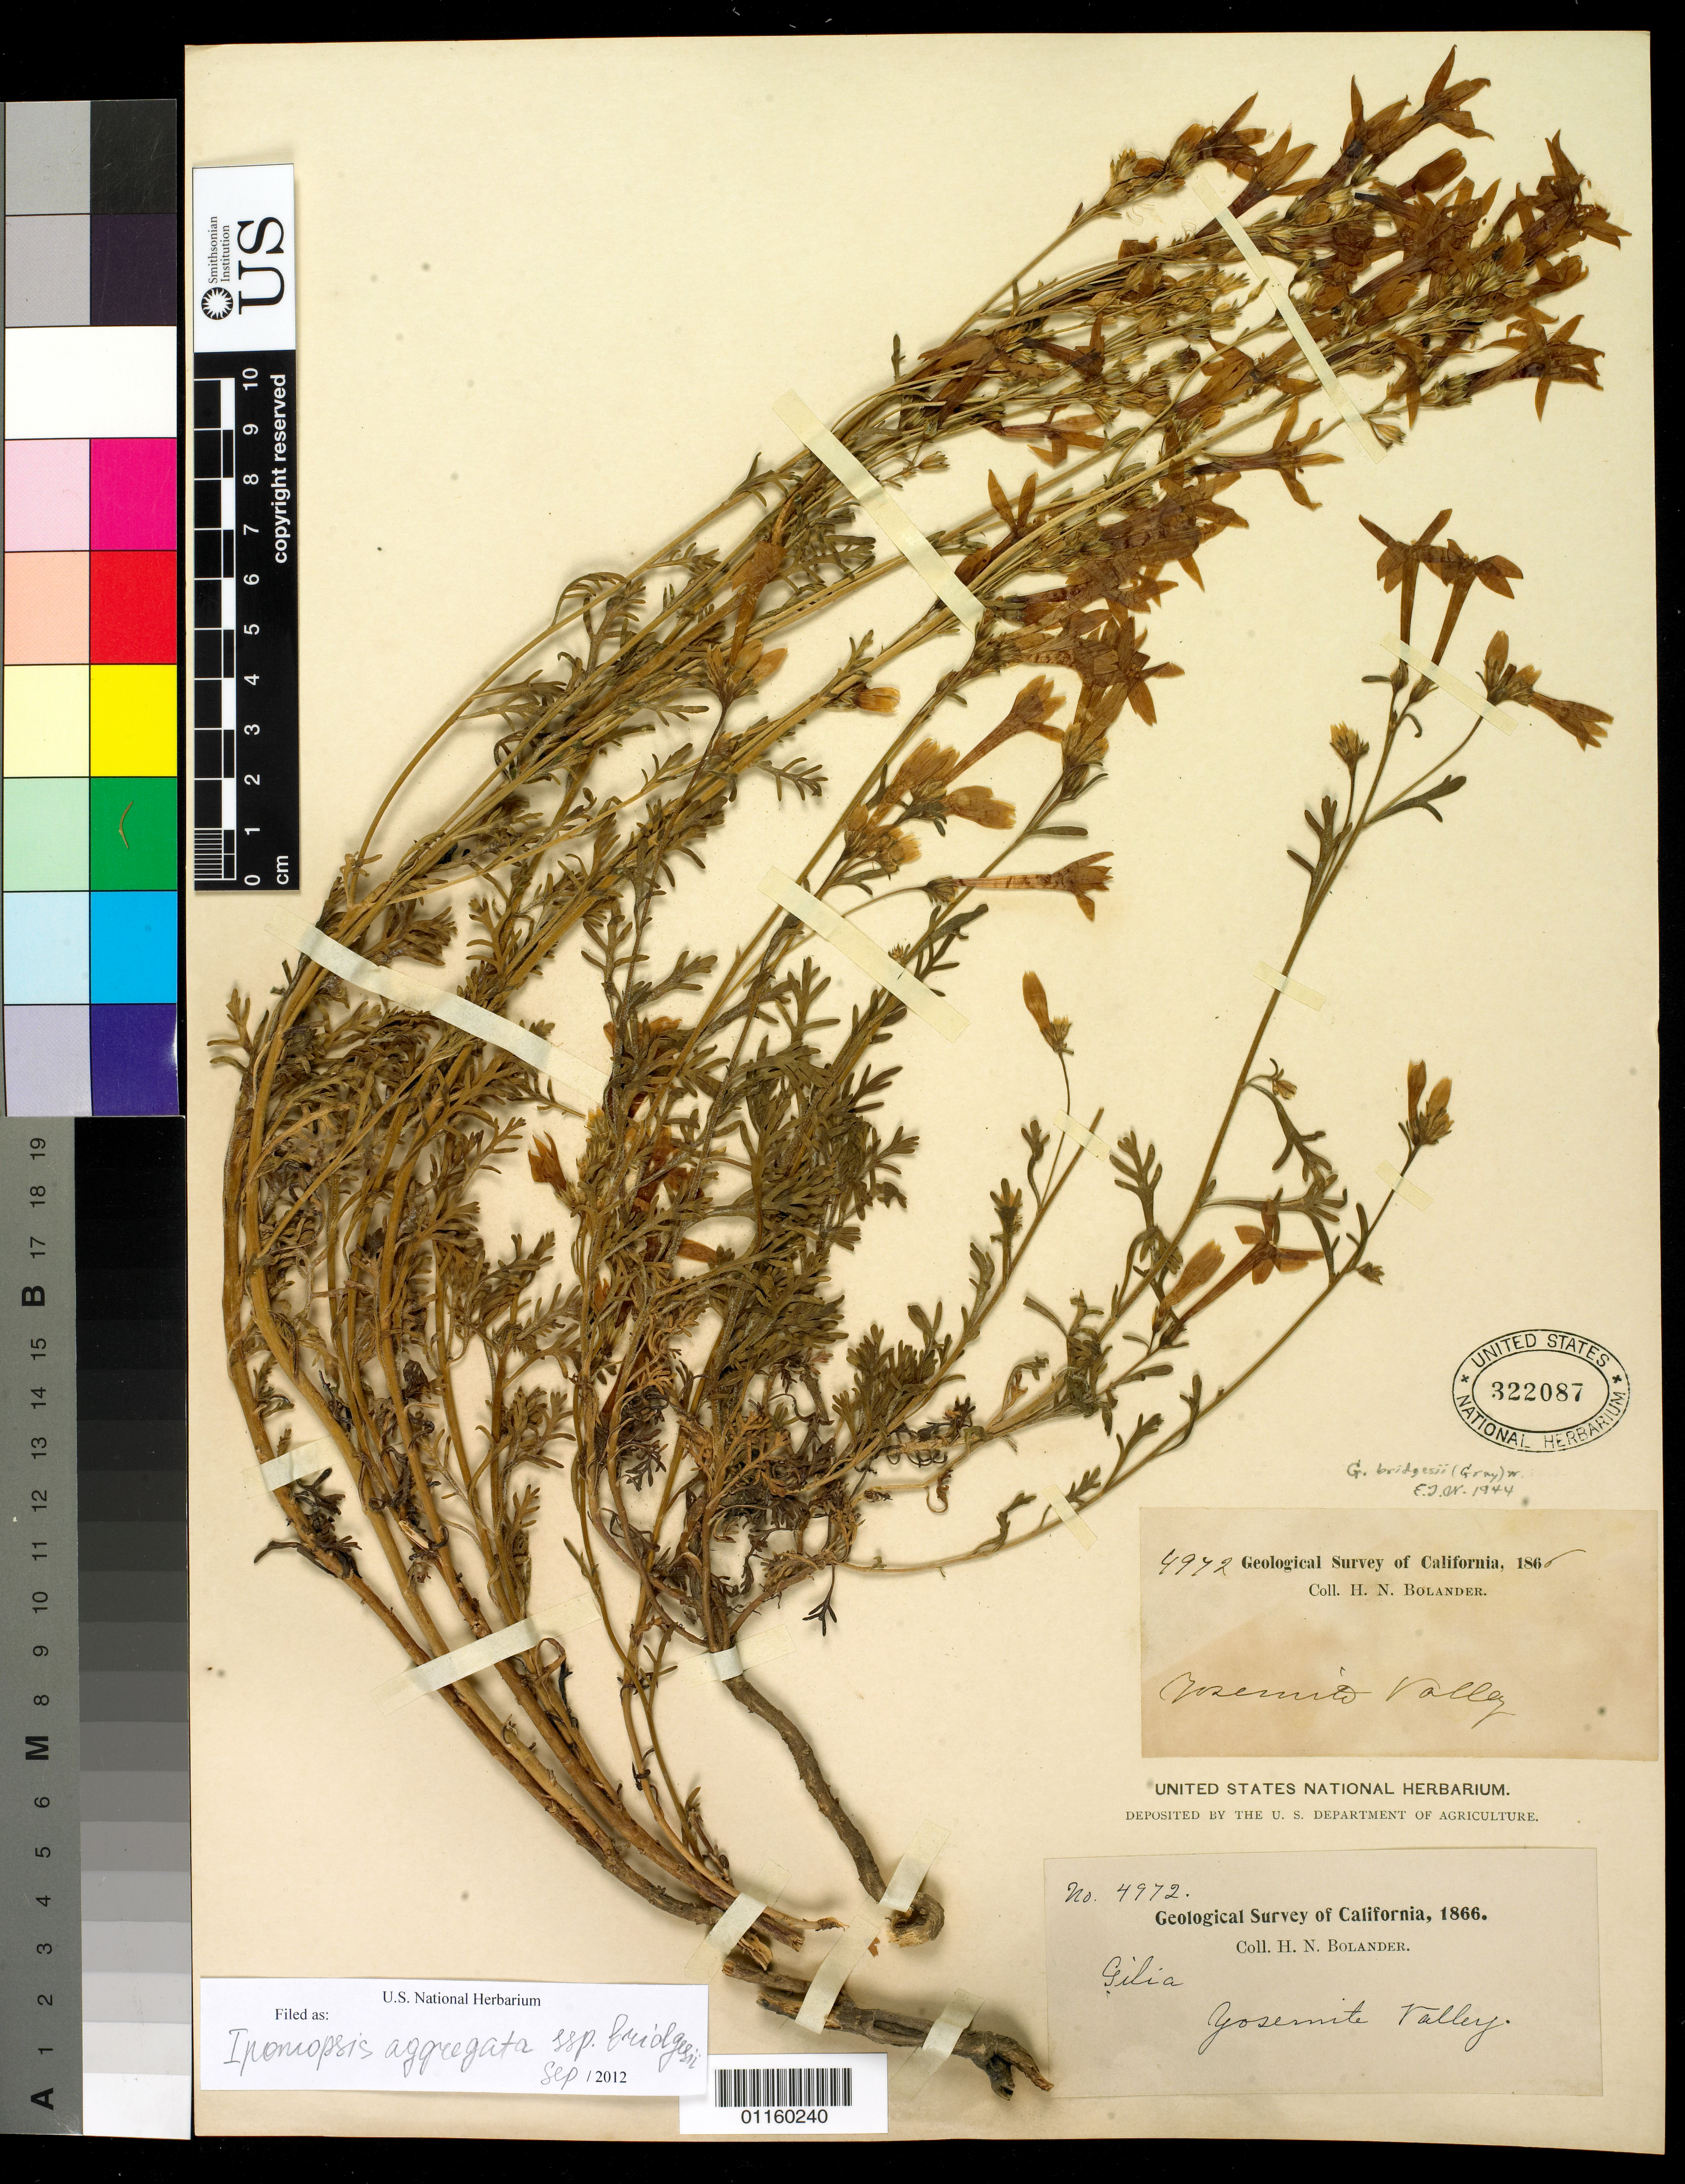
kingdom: Plantae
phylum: Tracheophyta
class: Magnoliopsida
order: Ericales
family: Polemoniaceae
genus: Ipomopsis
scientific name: Ipomopsis aggregata subsp. bridgesii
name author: (A. Gray) V.E. Grant & A.D. Grant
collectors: H. Bolander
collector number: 4972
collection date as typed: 1866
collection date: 1866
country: United States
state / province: California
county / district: Mariposa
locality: Yosemite Valley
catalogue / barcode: US 322087